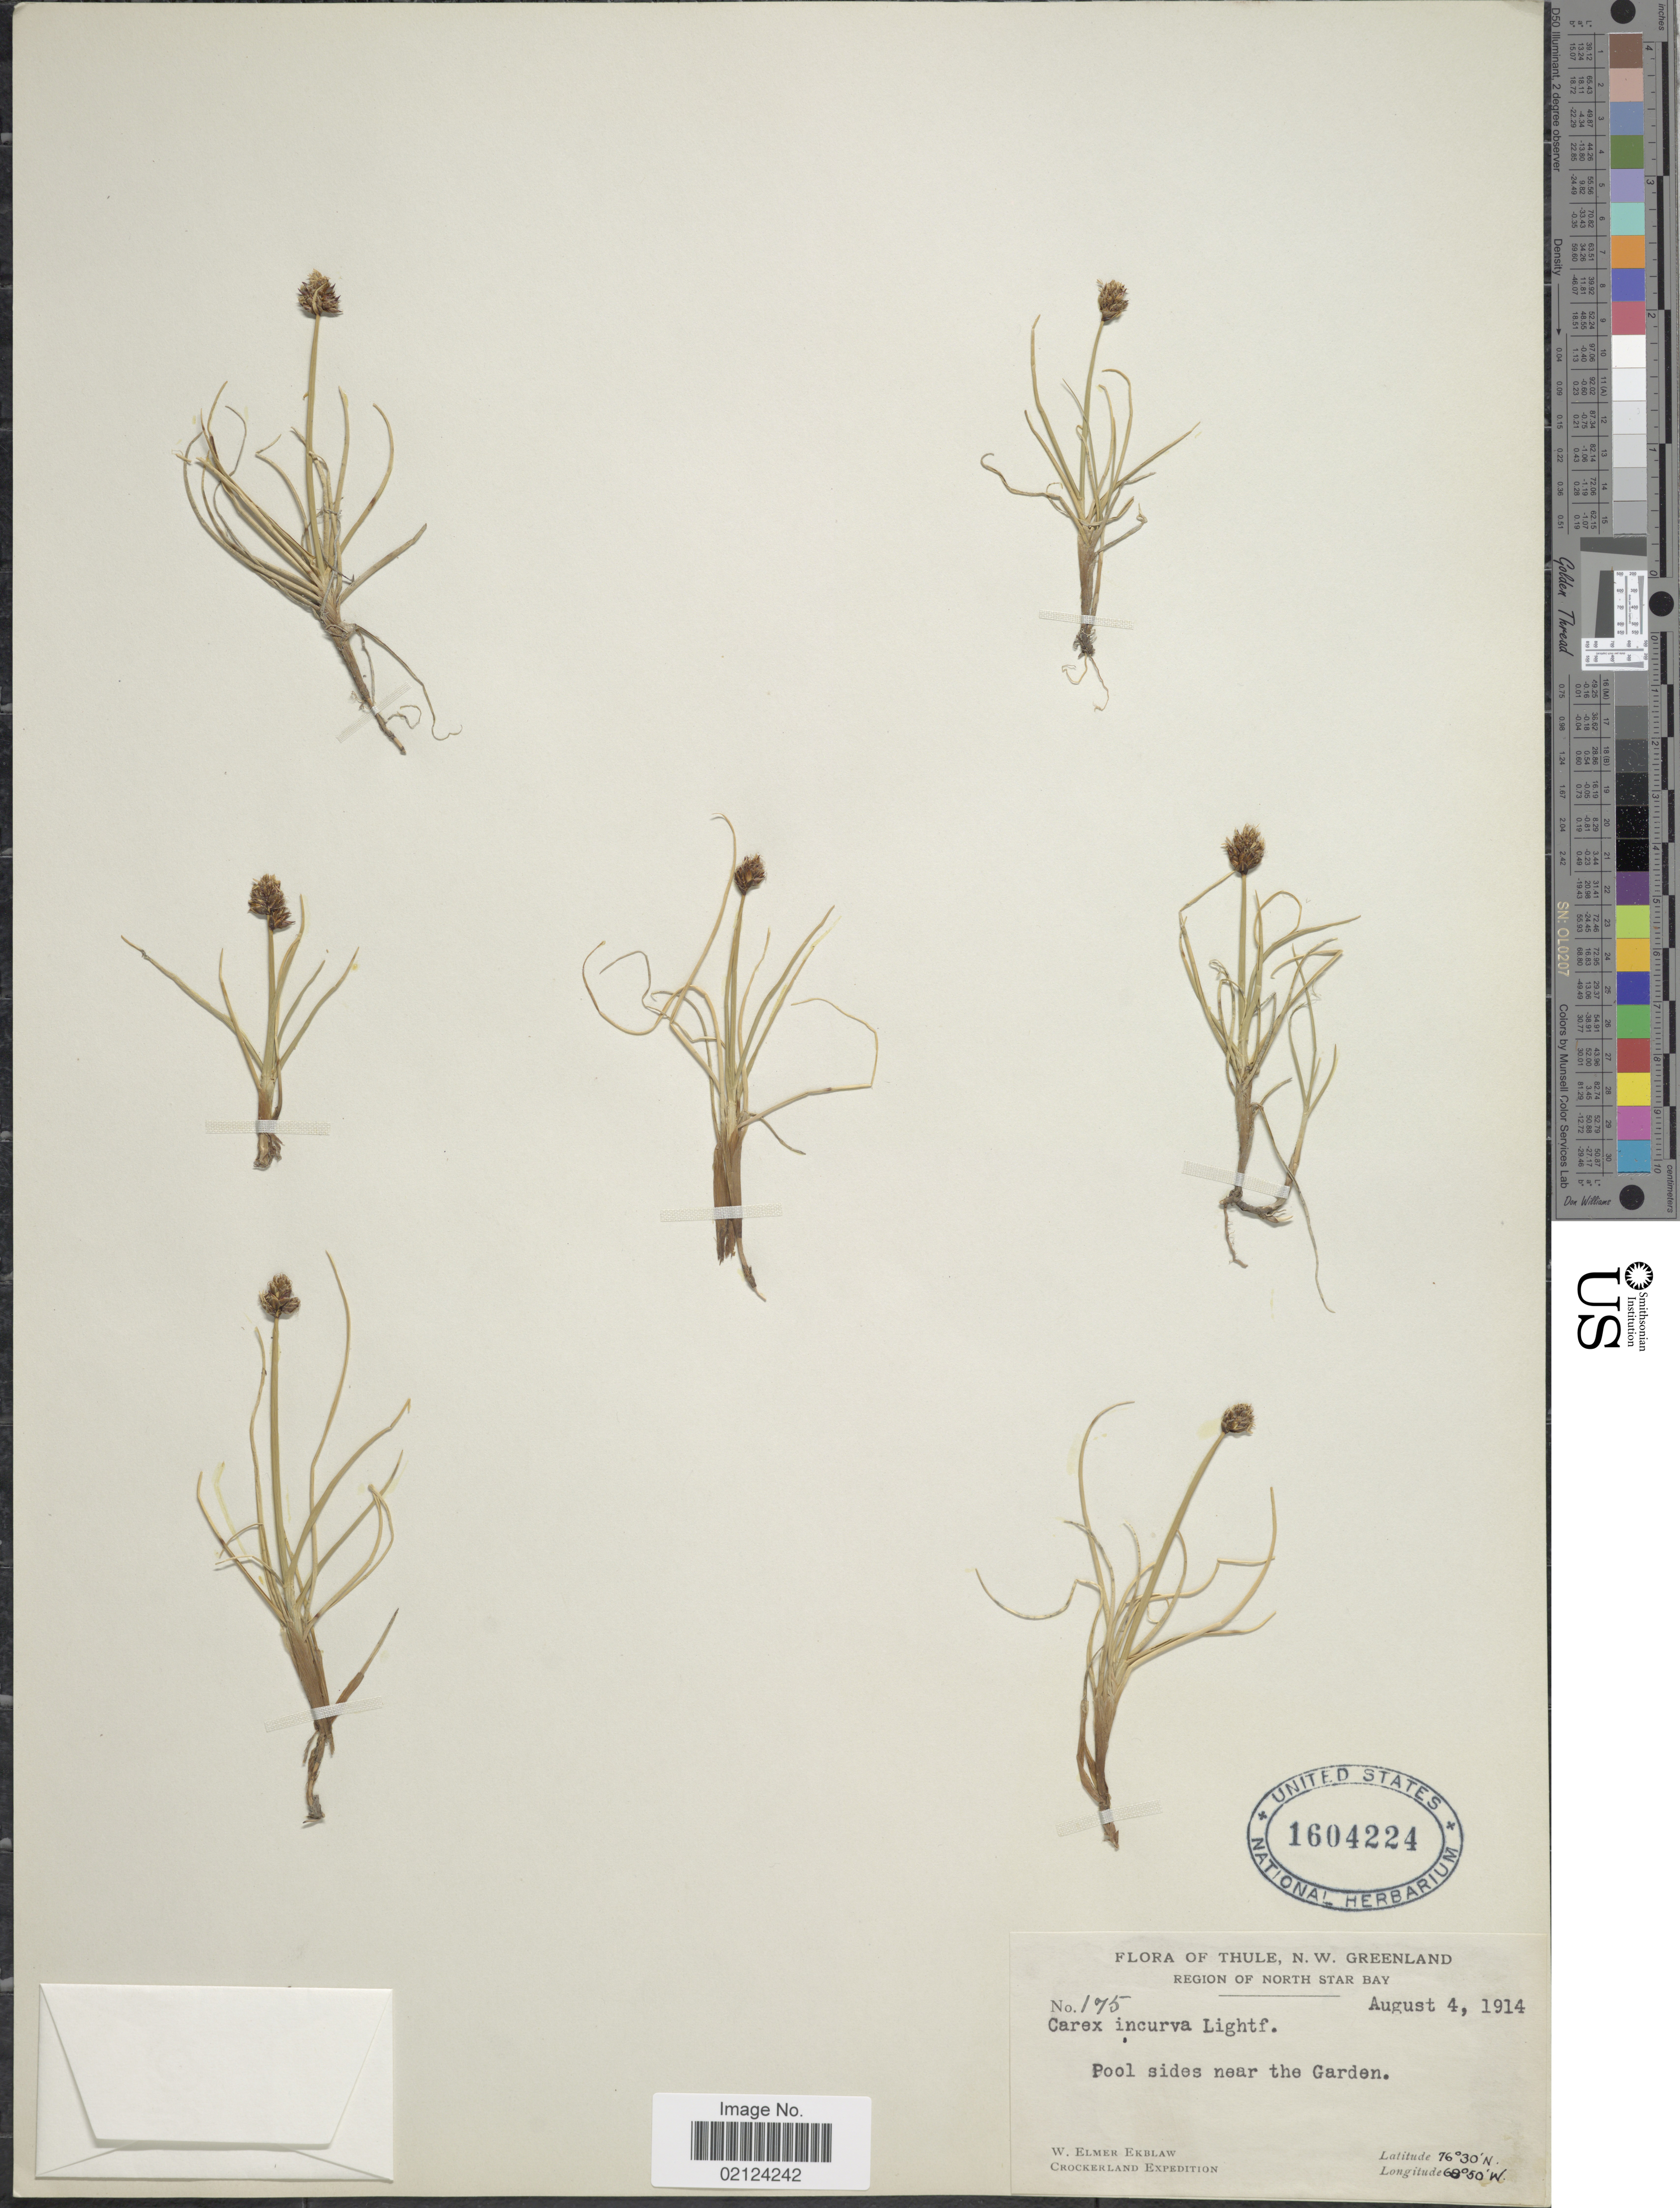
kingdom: Plantae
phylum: Tracheophyta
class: Liliopsida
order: Poales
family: Cyperaceae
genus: Carex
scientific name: Carex maritima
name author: Gunnerus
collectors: W. Ekblaw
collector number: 1015*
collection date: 1914-08-04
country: Greenland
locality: Thule, N. W. Greenland. Region of North Star Bay. Pool sides near the Garden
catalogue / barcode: US 1604224